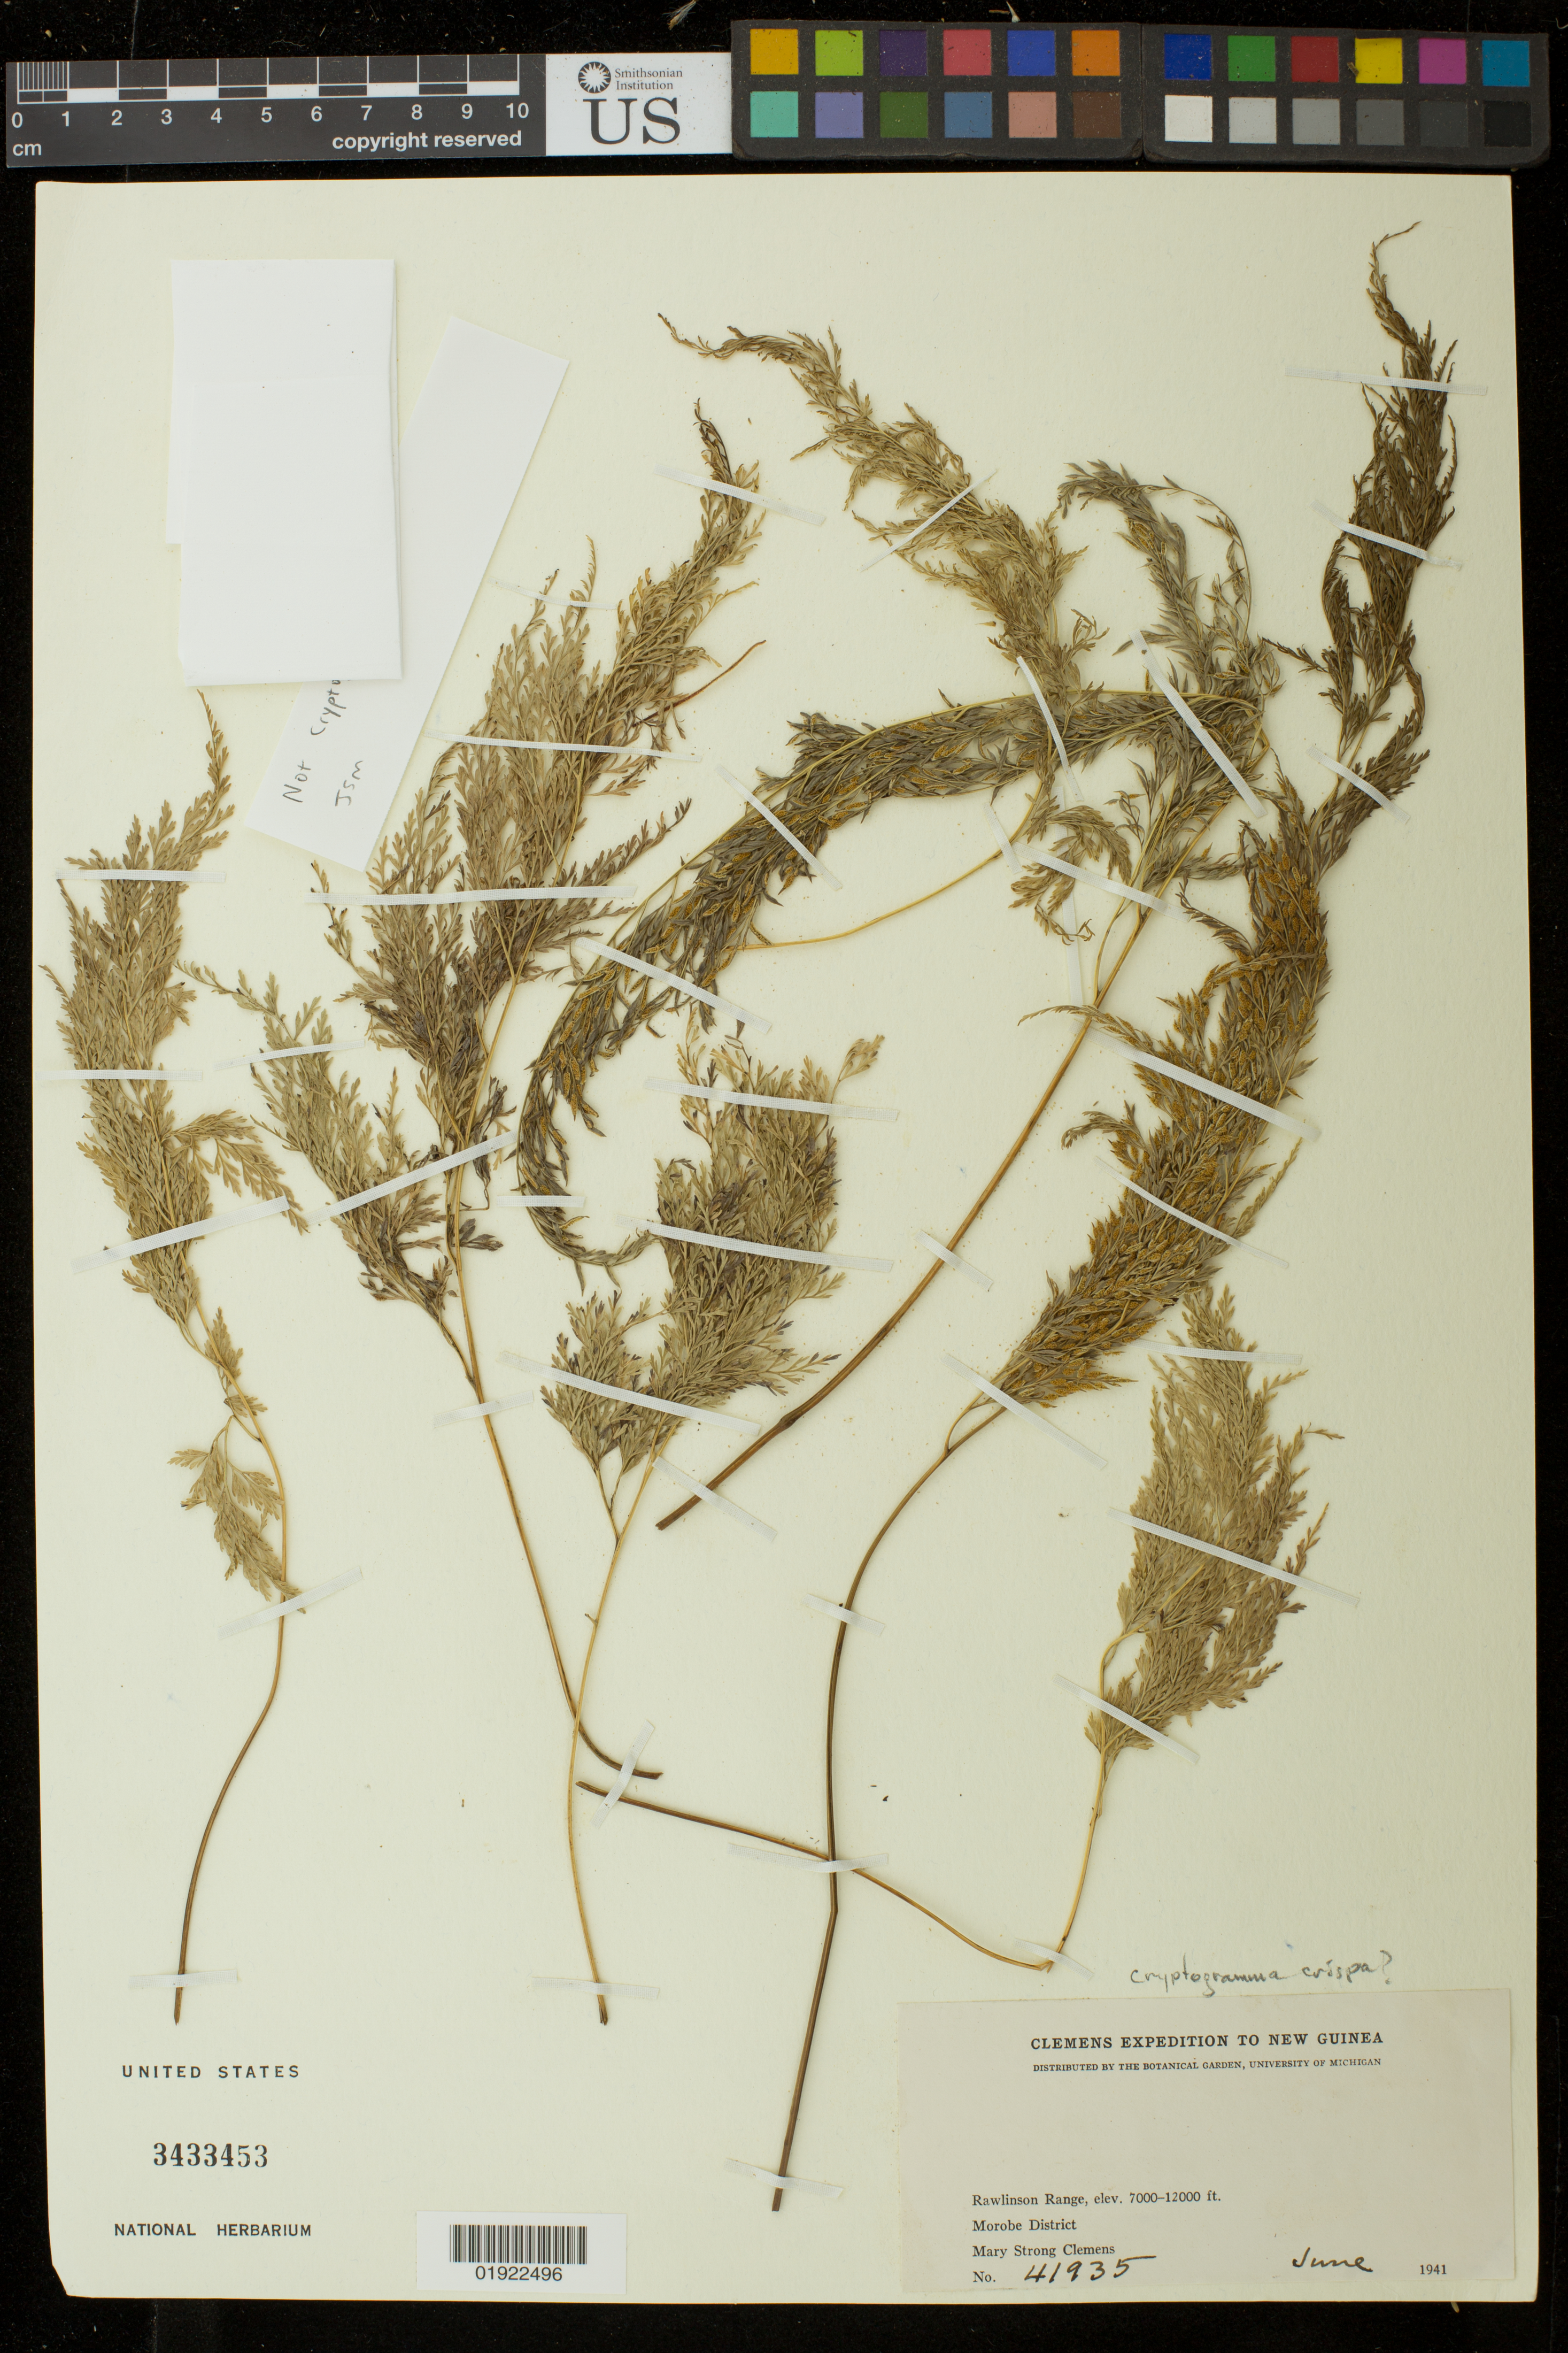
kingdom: Plantae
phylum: Tracheophyta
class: Polypodiopsida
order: Polypodiales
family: Pteridaceae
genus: Onychium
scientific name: Onychium siliculosum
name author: (Desv.) C. Chr.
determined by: McKee, G. S., (US), NMNH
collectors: M. S. Clemens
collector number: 41935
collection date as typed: June 1941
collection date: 1941-06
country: Papua New Guinea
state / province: Morobe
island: New Guinea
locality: New Guinea, Rawlinson Range, Morobe District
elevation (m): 2134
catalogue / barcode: US 3433453